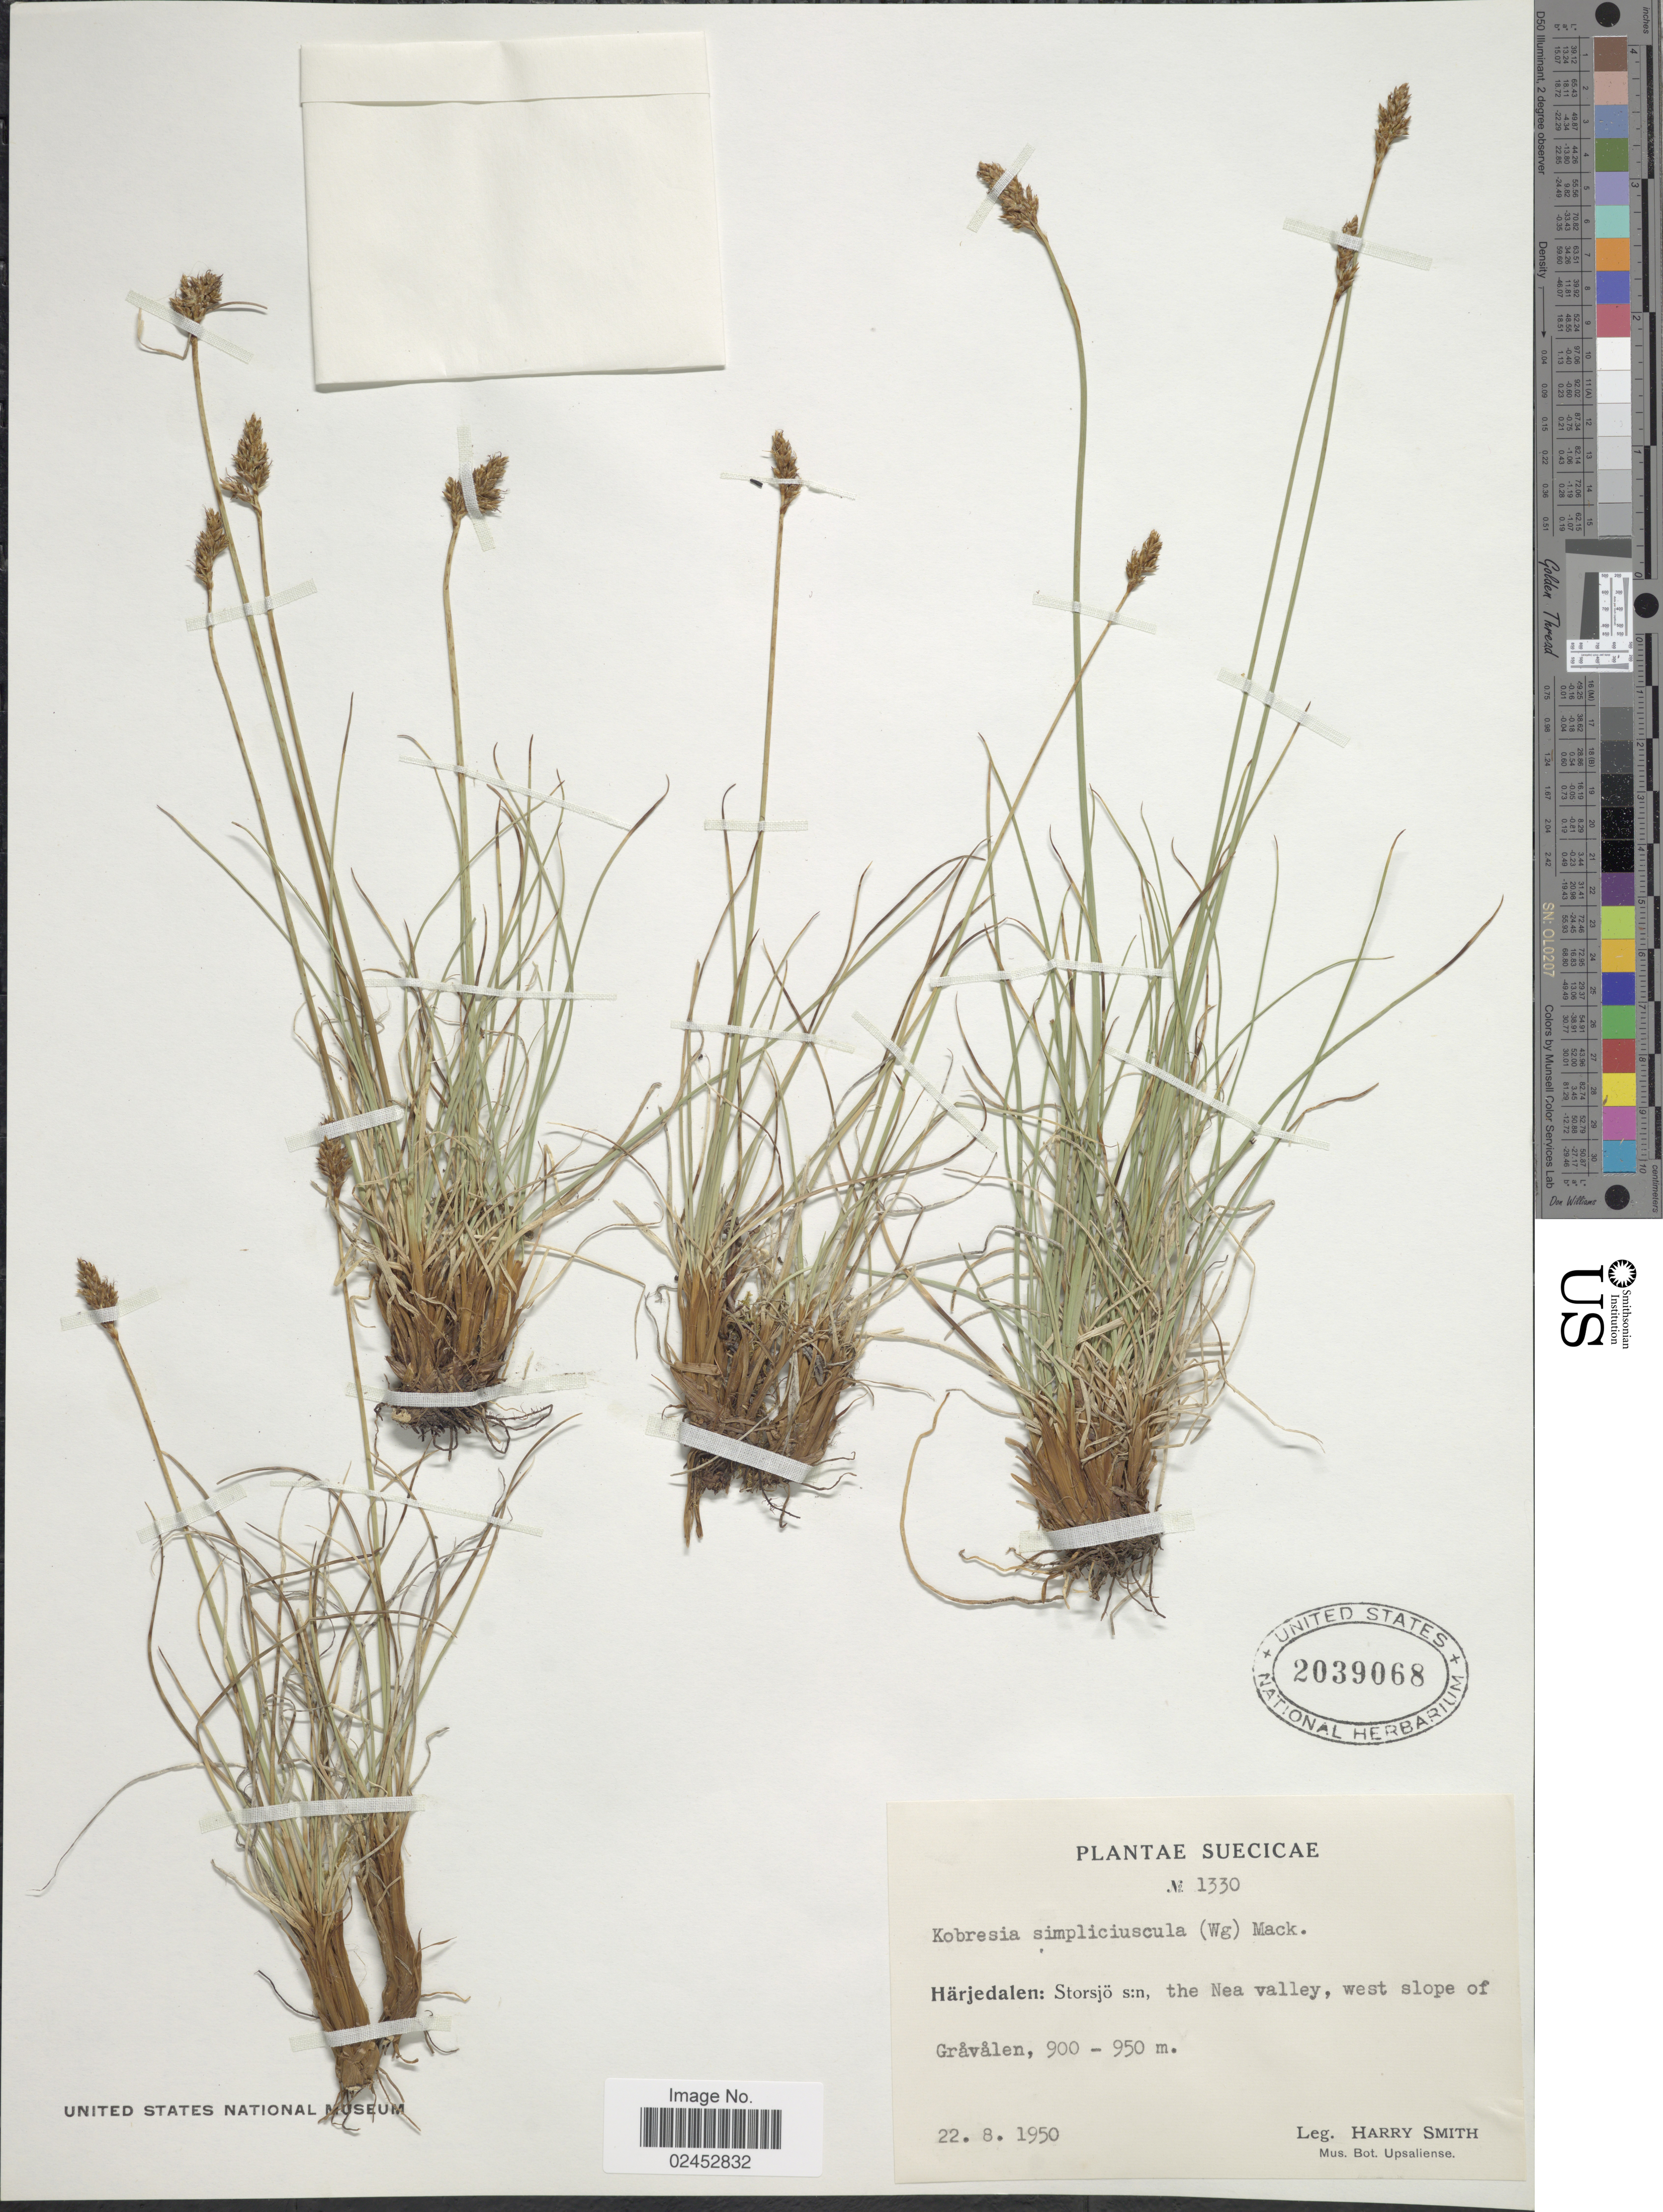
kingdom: Plantae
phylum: Tracheophyta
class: Liliopsida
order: Poales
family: Cyperaceae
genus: Carex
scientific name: Carex simpliciuscula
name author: Wahlenb.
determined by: Strong, Mark T., (BOT), Smithsonian Institution - National Museum of Natural History (UNITED STATES)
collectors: H. Smith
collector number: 1330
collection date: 1950-08-22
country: Sweden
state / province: Jamtland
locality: Suecicae, Harjedalen: Storsjo s:n, the Nea valley, west slope of Gravalen.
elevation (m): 900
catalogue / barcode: US 2039068